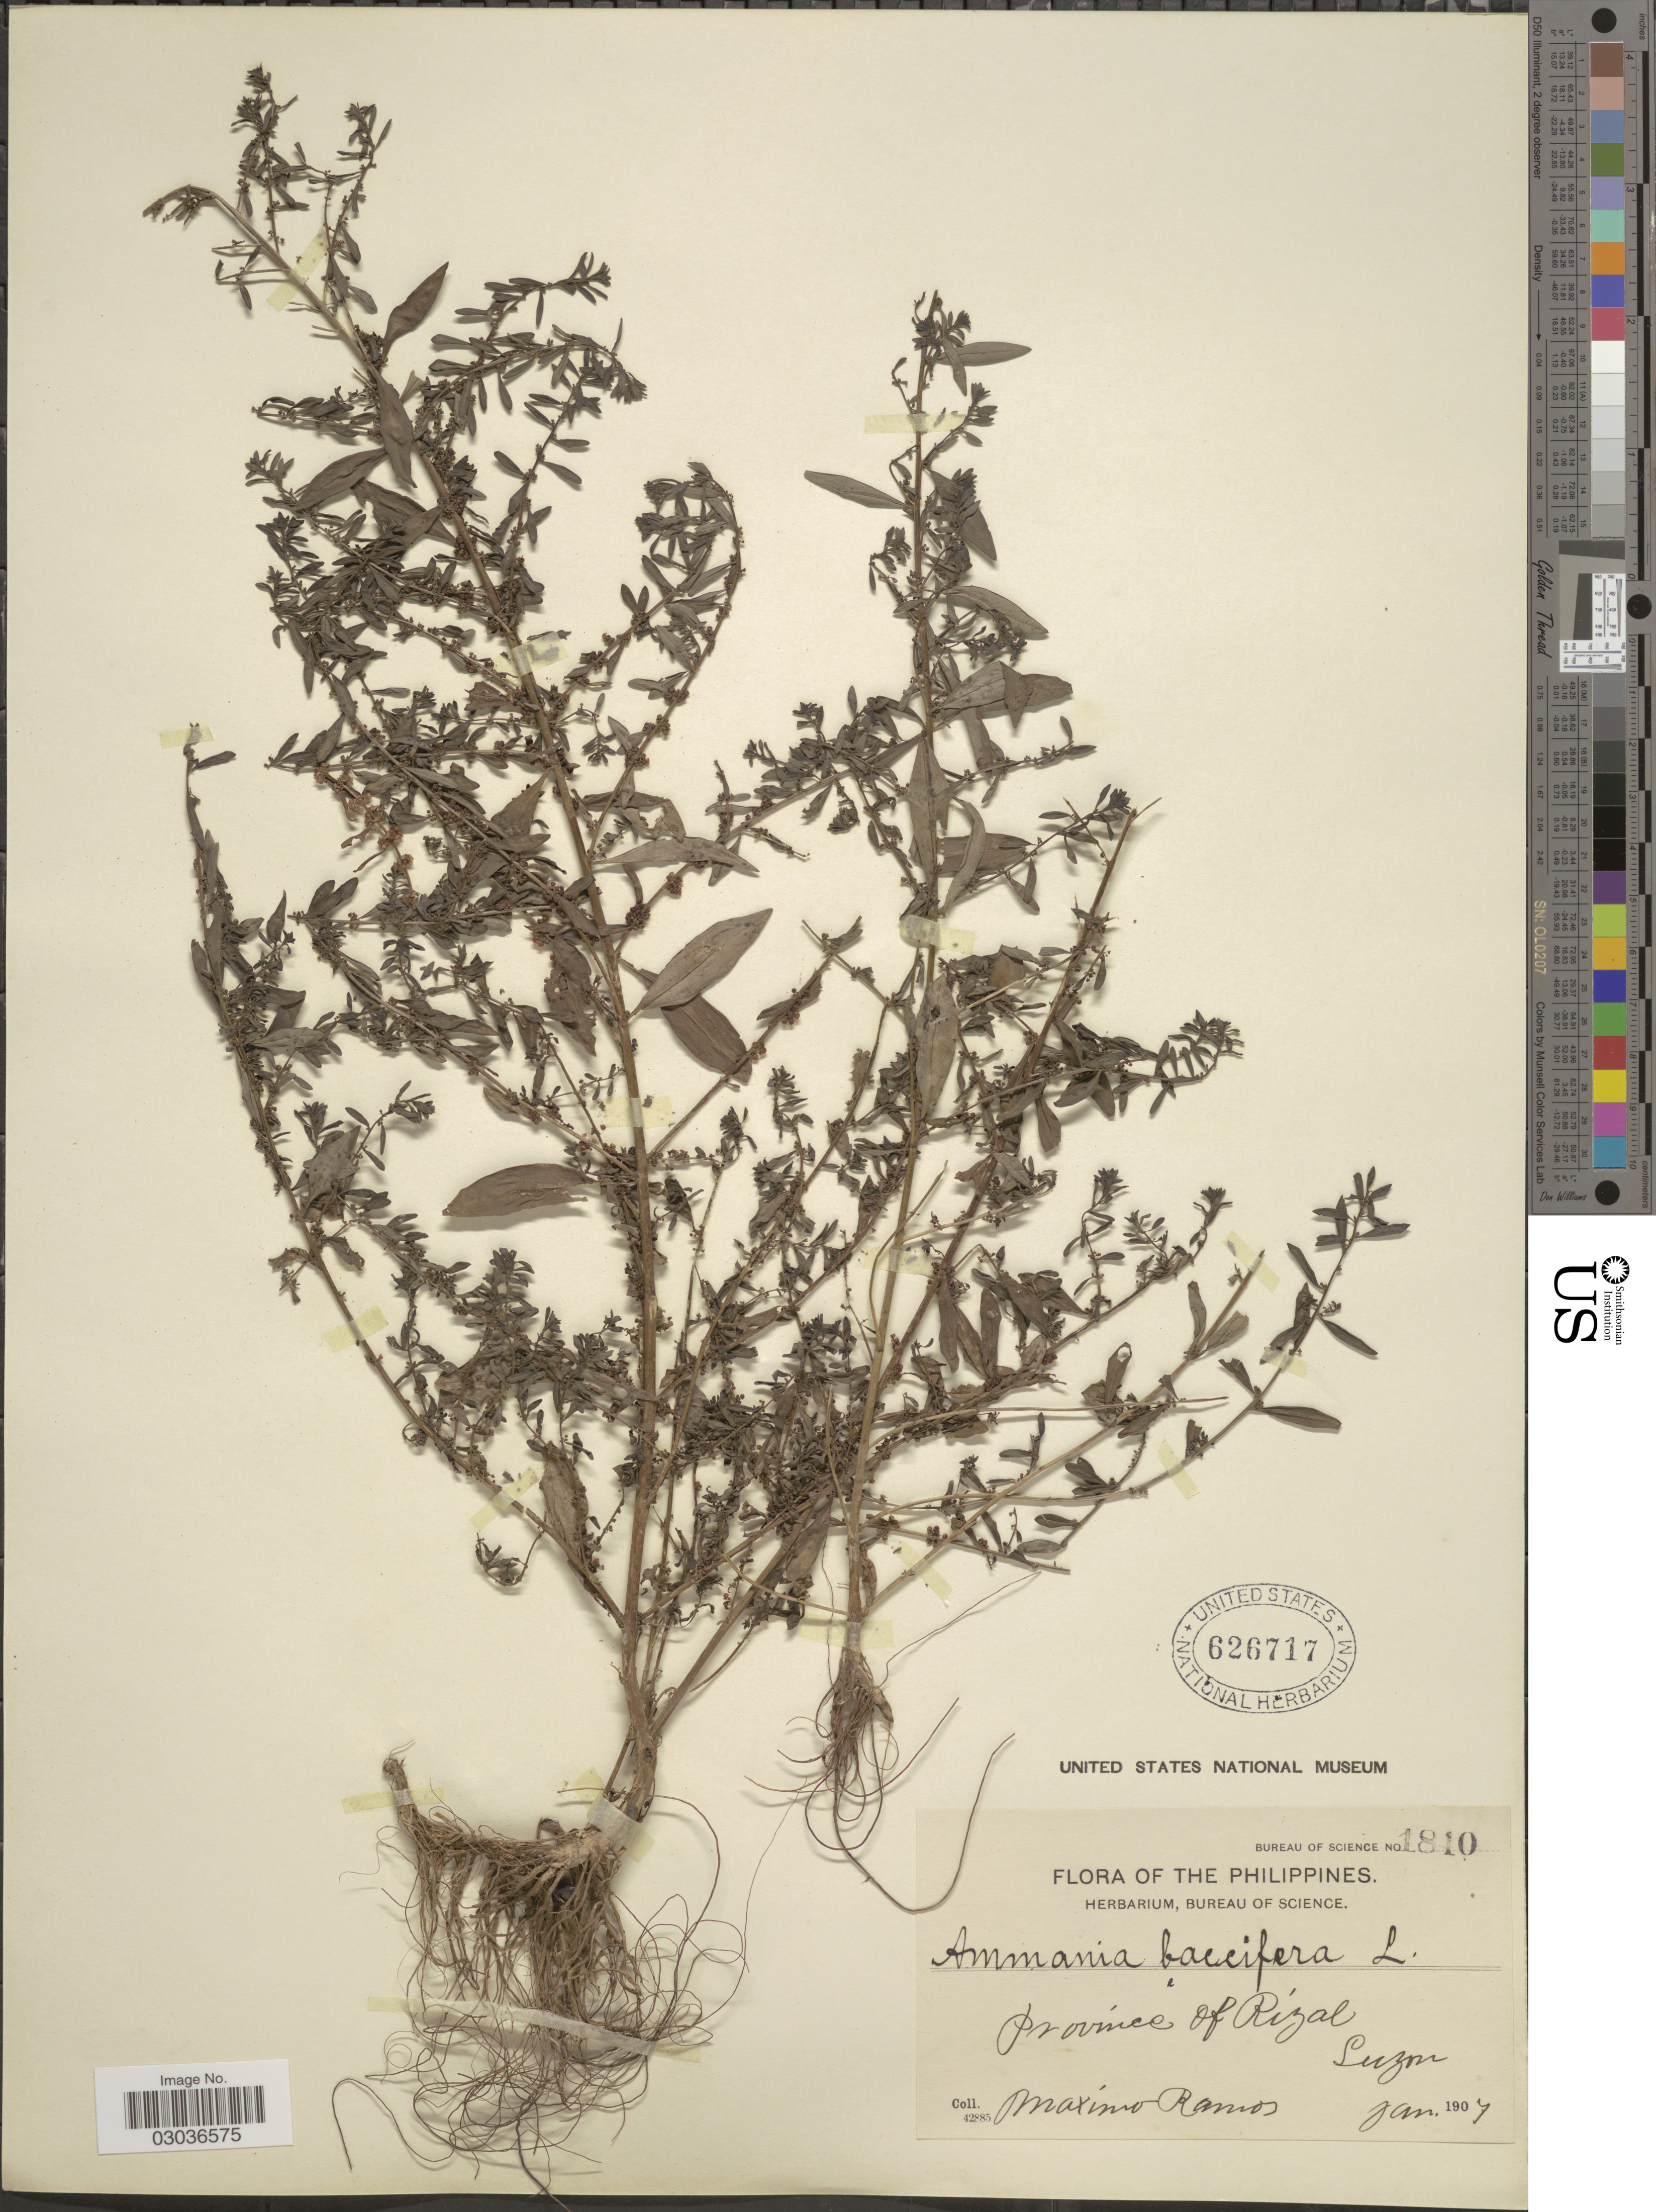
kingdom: Plantae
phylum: Tracheophyta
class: Magnoliopsida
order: Myrtales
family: Lythraceae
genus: Ammannia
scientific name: Ammannia baccifera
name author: L.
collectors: M. Ramos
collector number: Bureau of Science 1810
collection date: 1907-01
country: Philippines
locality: Province of Rizal. Luzon.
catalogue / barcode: US 626717